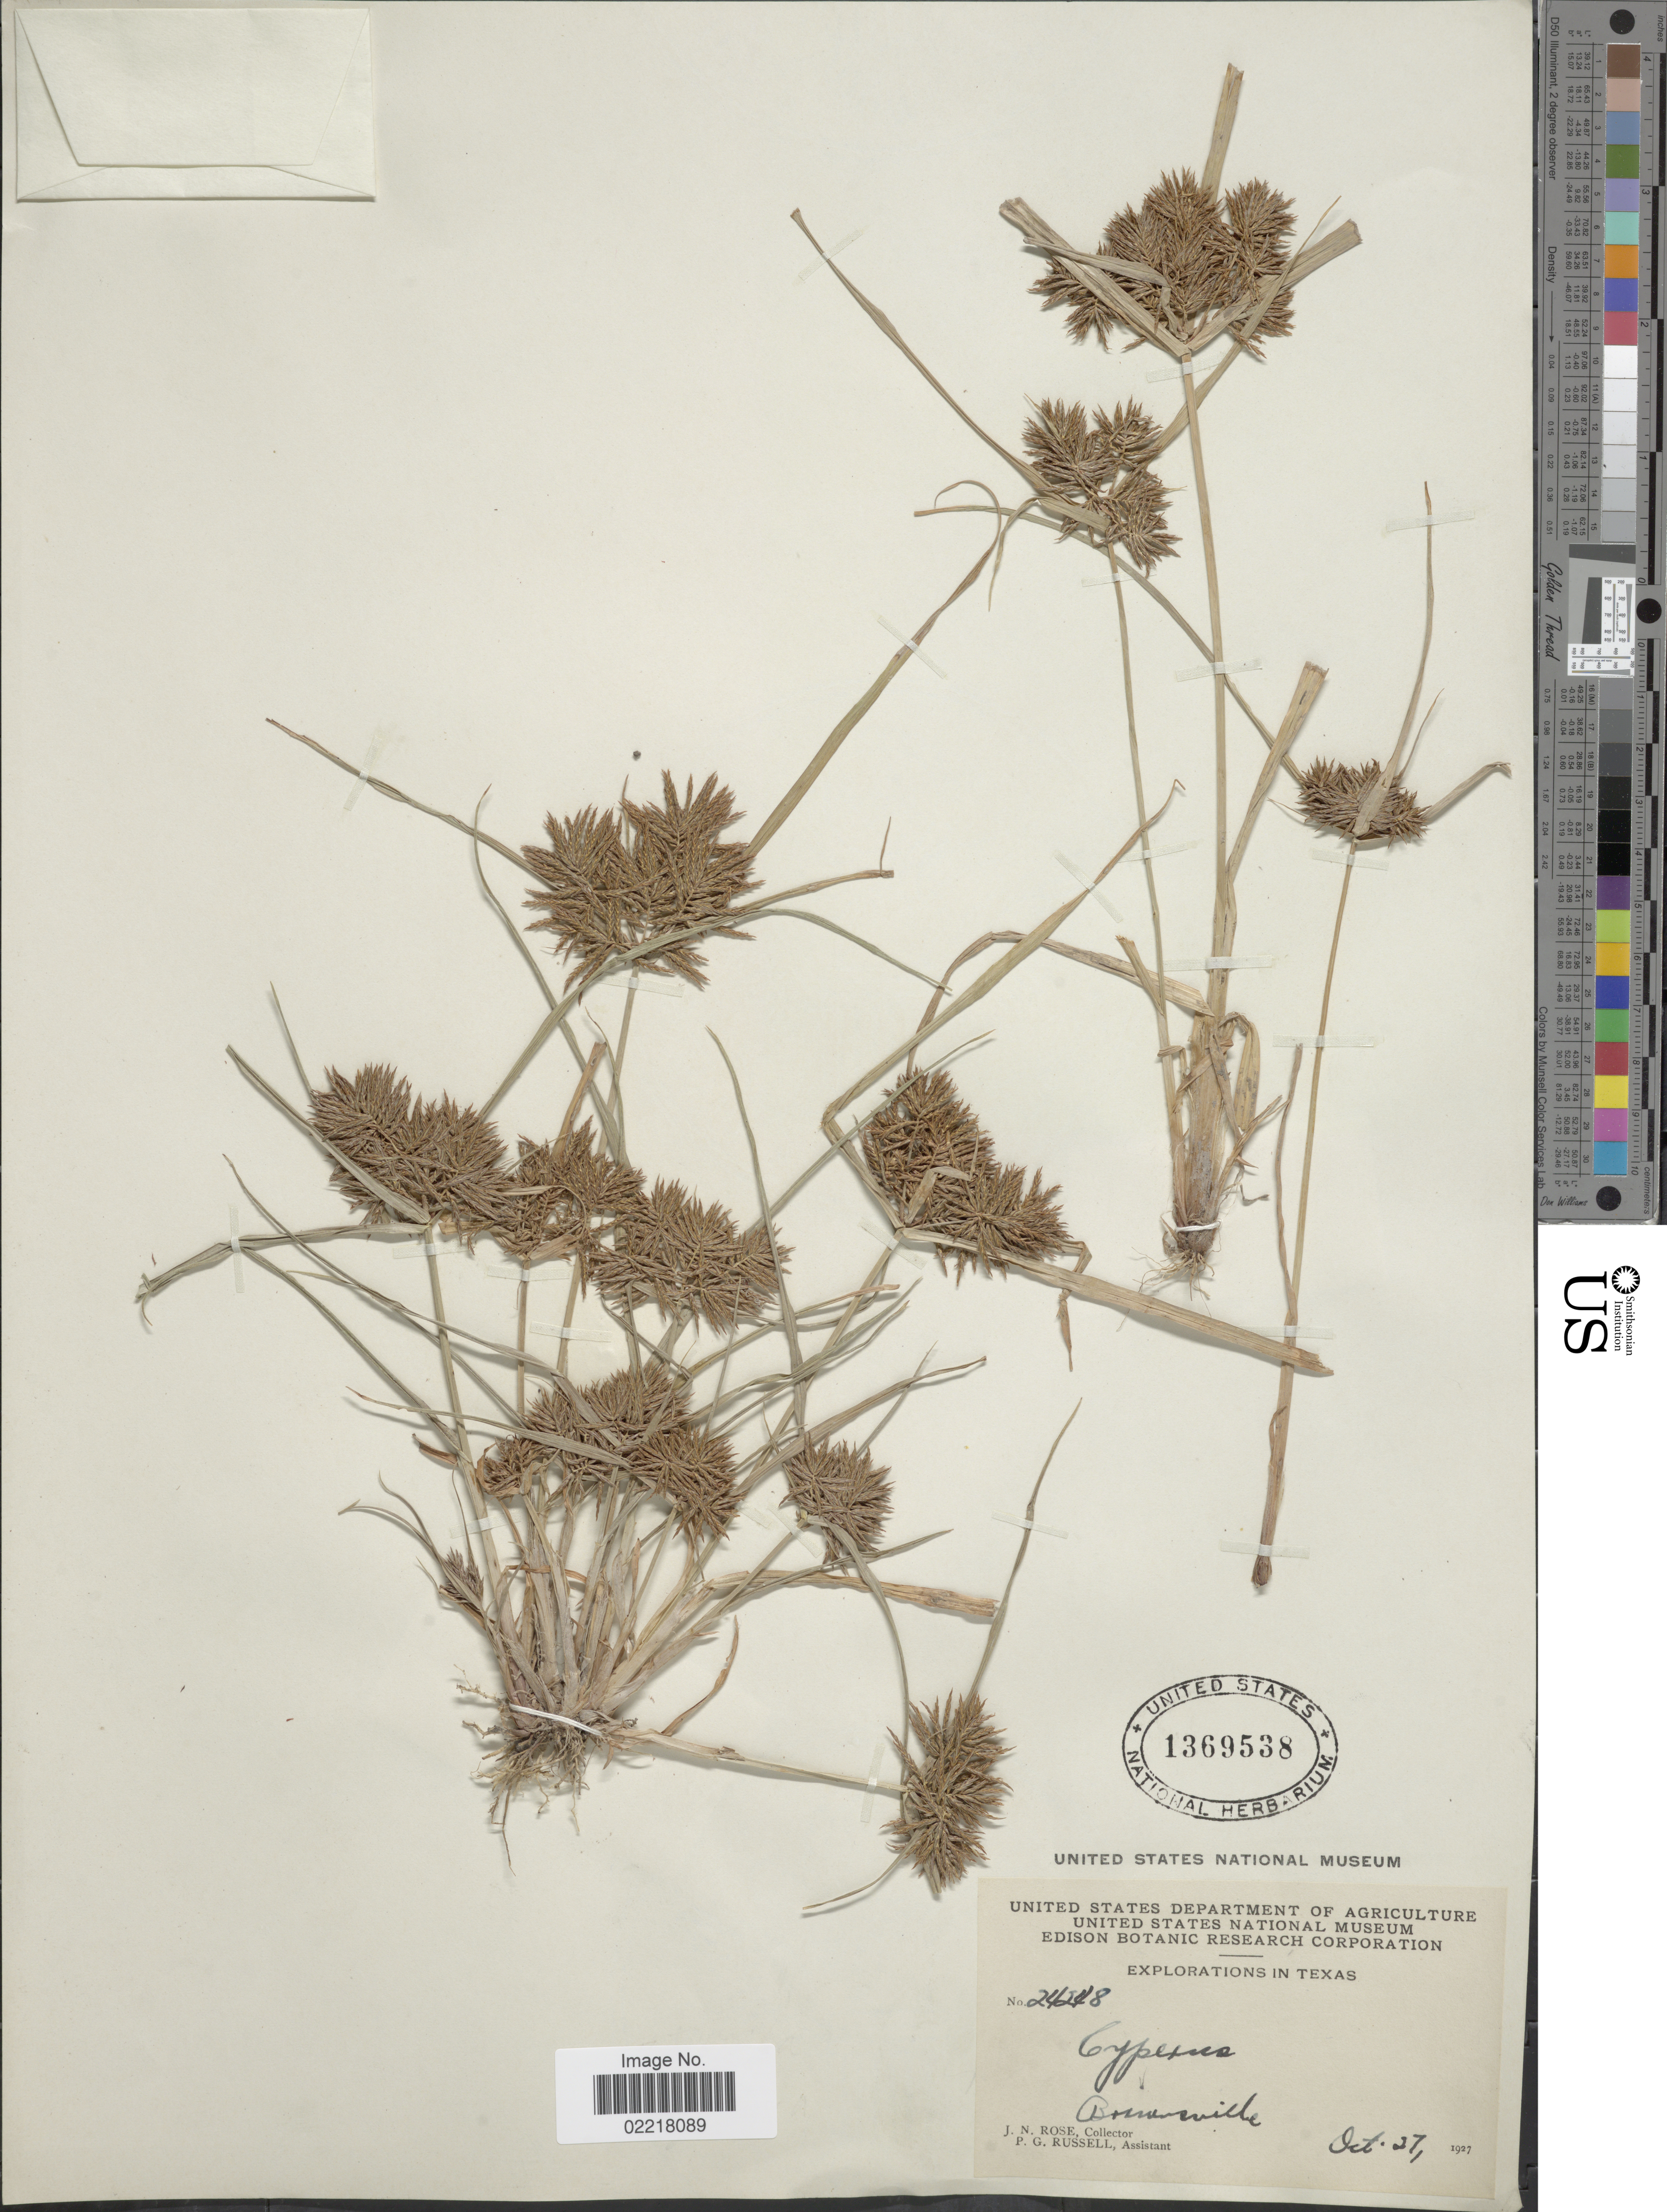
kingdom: Plantae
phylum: Tracheophyta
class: Liliopsida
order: Poales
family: Cyperaceae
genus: Cyperus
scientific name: Cyperus polystachyos var. texensis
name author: (Torr.) Fernald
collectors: J. N. Rose & P. G. Russell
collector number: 24248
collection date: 1927-10-27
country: United States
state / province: Texas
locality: Brownsville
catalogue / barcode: US 1369538